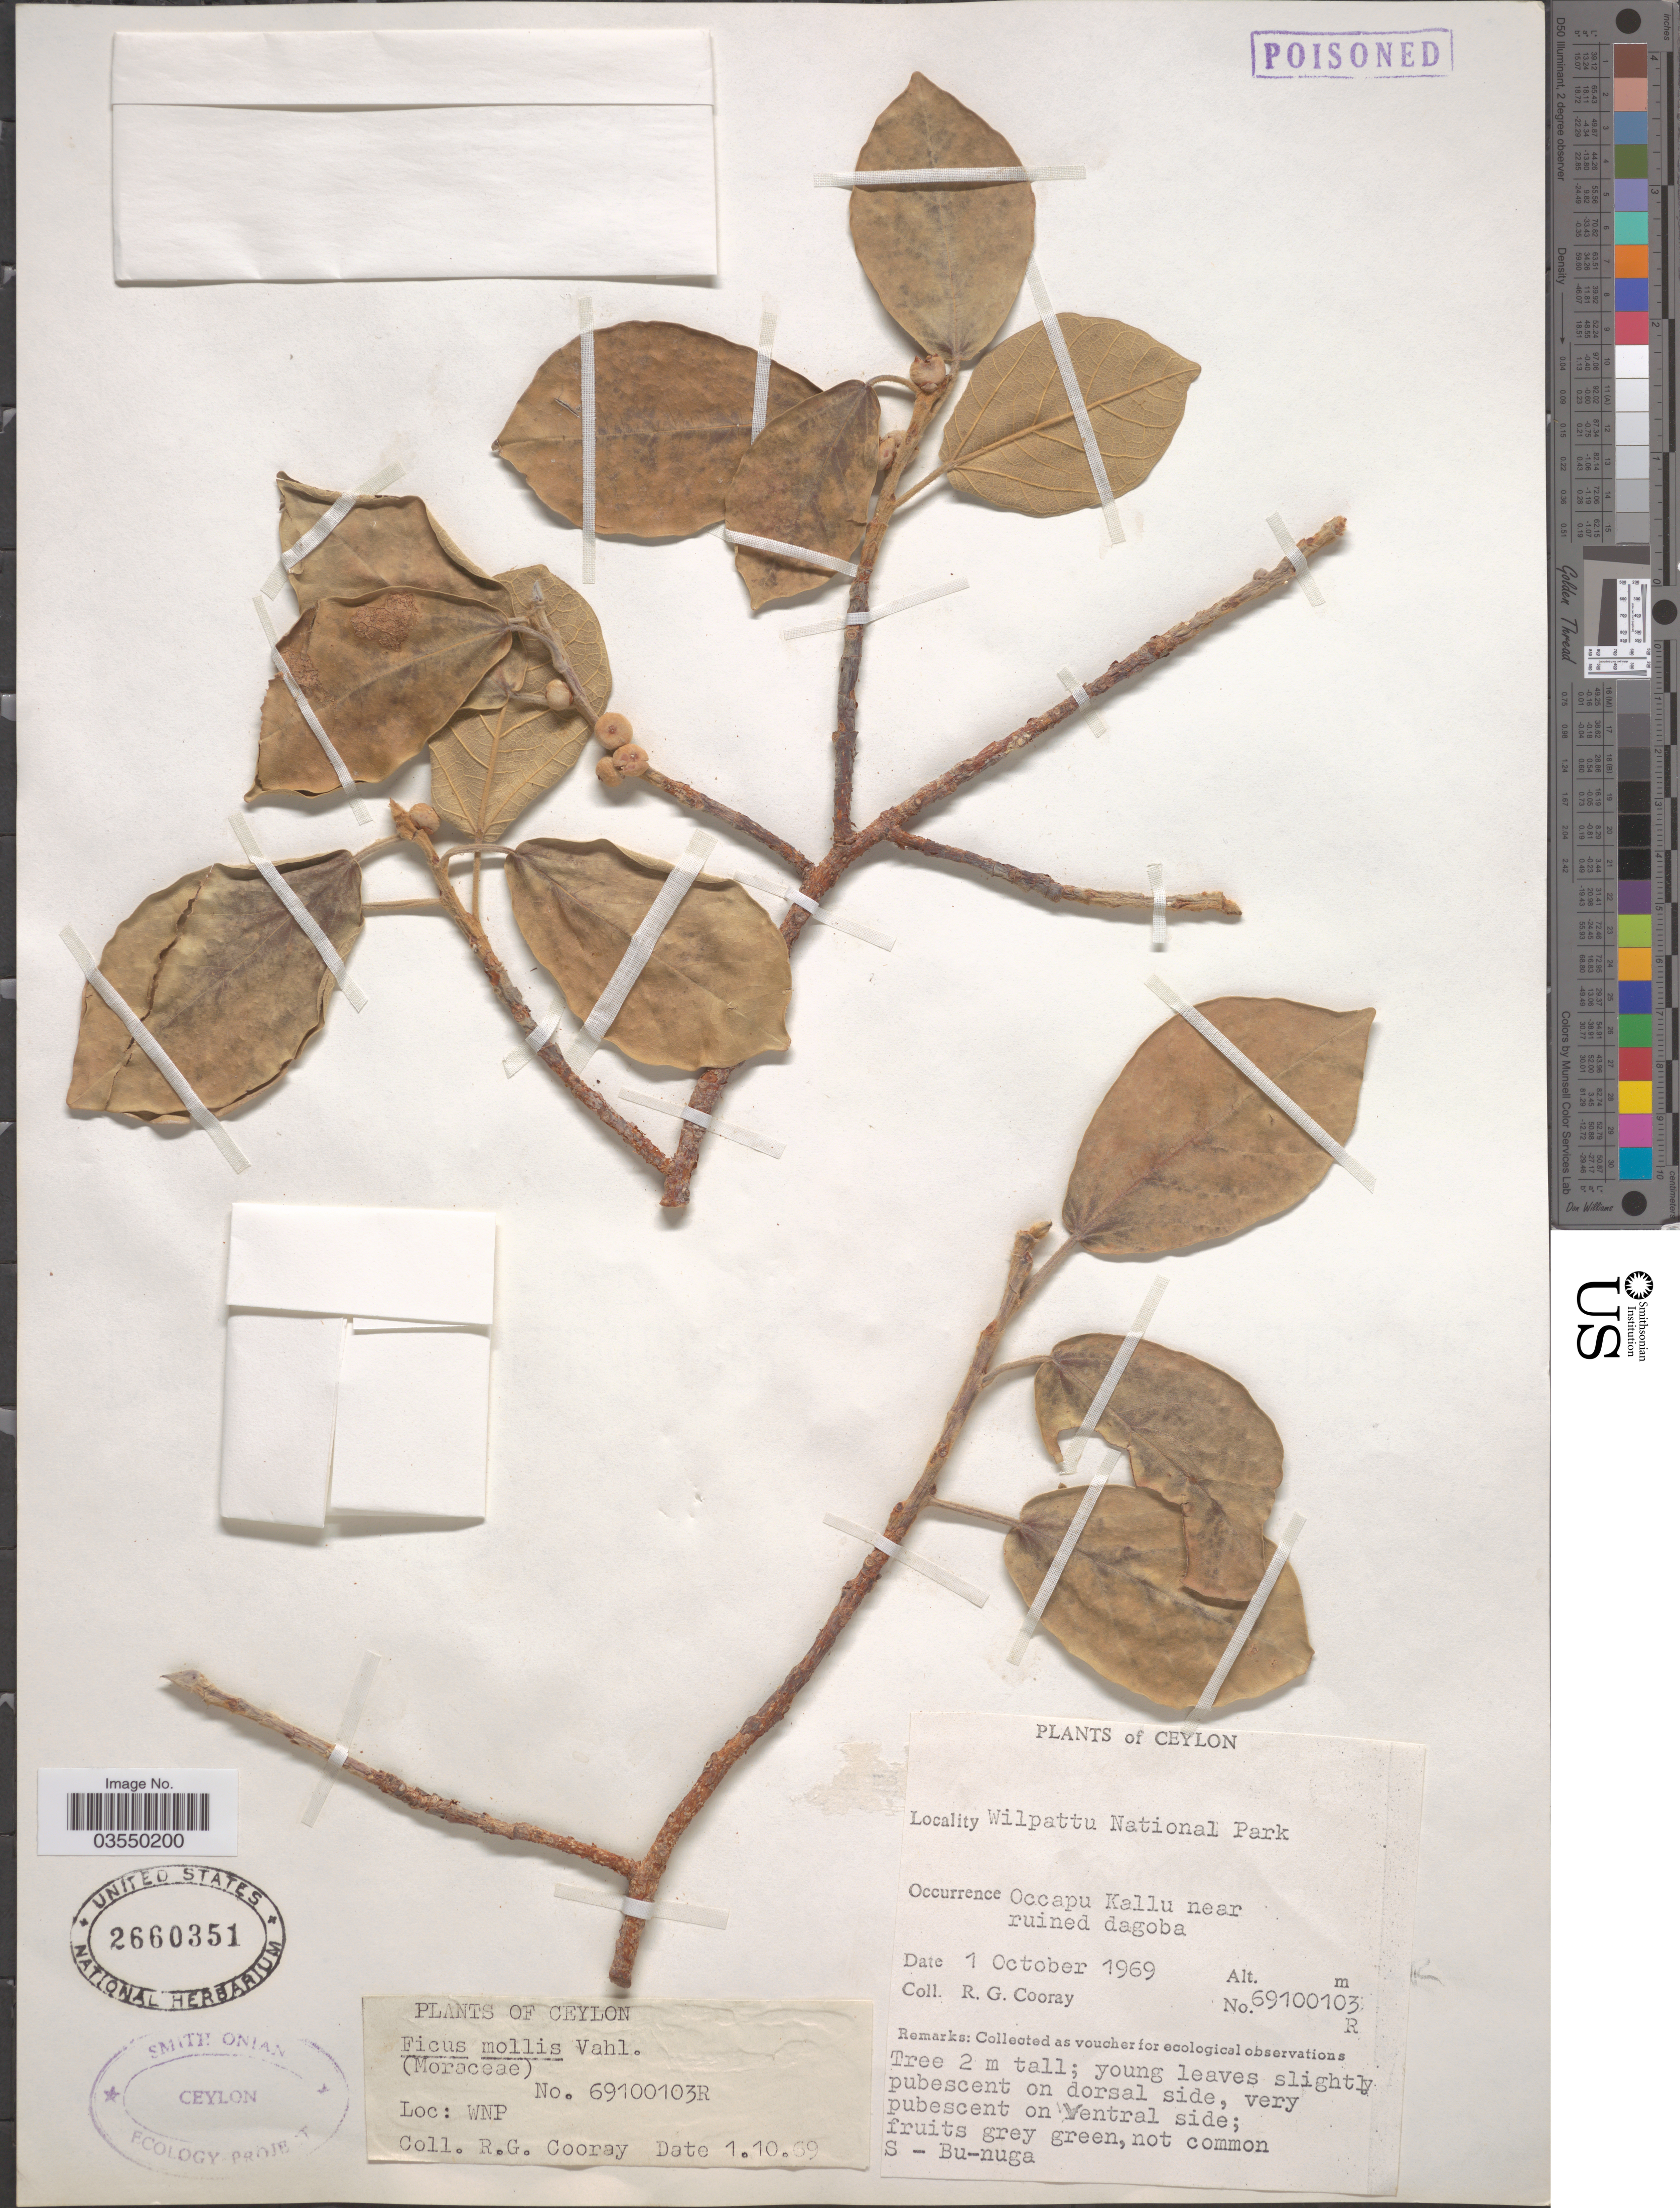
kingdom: Plantae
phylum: Tracheophyta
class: Magnoliopsida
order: Rosales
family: Moraceae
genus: Ficus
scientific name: Ficus mollis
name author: Vahl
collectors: R. Cooray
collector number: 69100103R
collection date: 1969-10-01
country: Sri Lanka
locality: Ceylon. Wilpattu National Park. Occapu Kallu near ruined dagoba. WNP.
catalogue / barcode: US 2660351